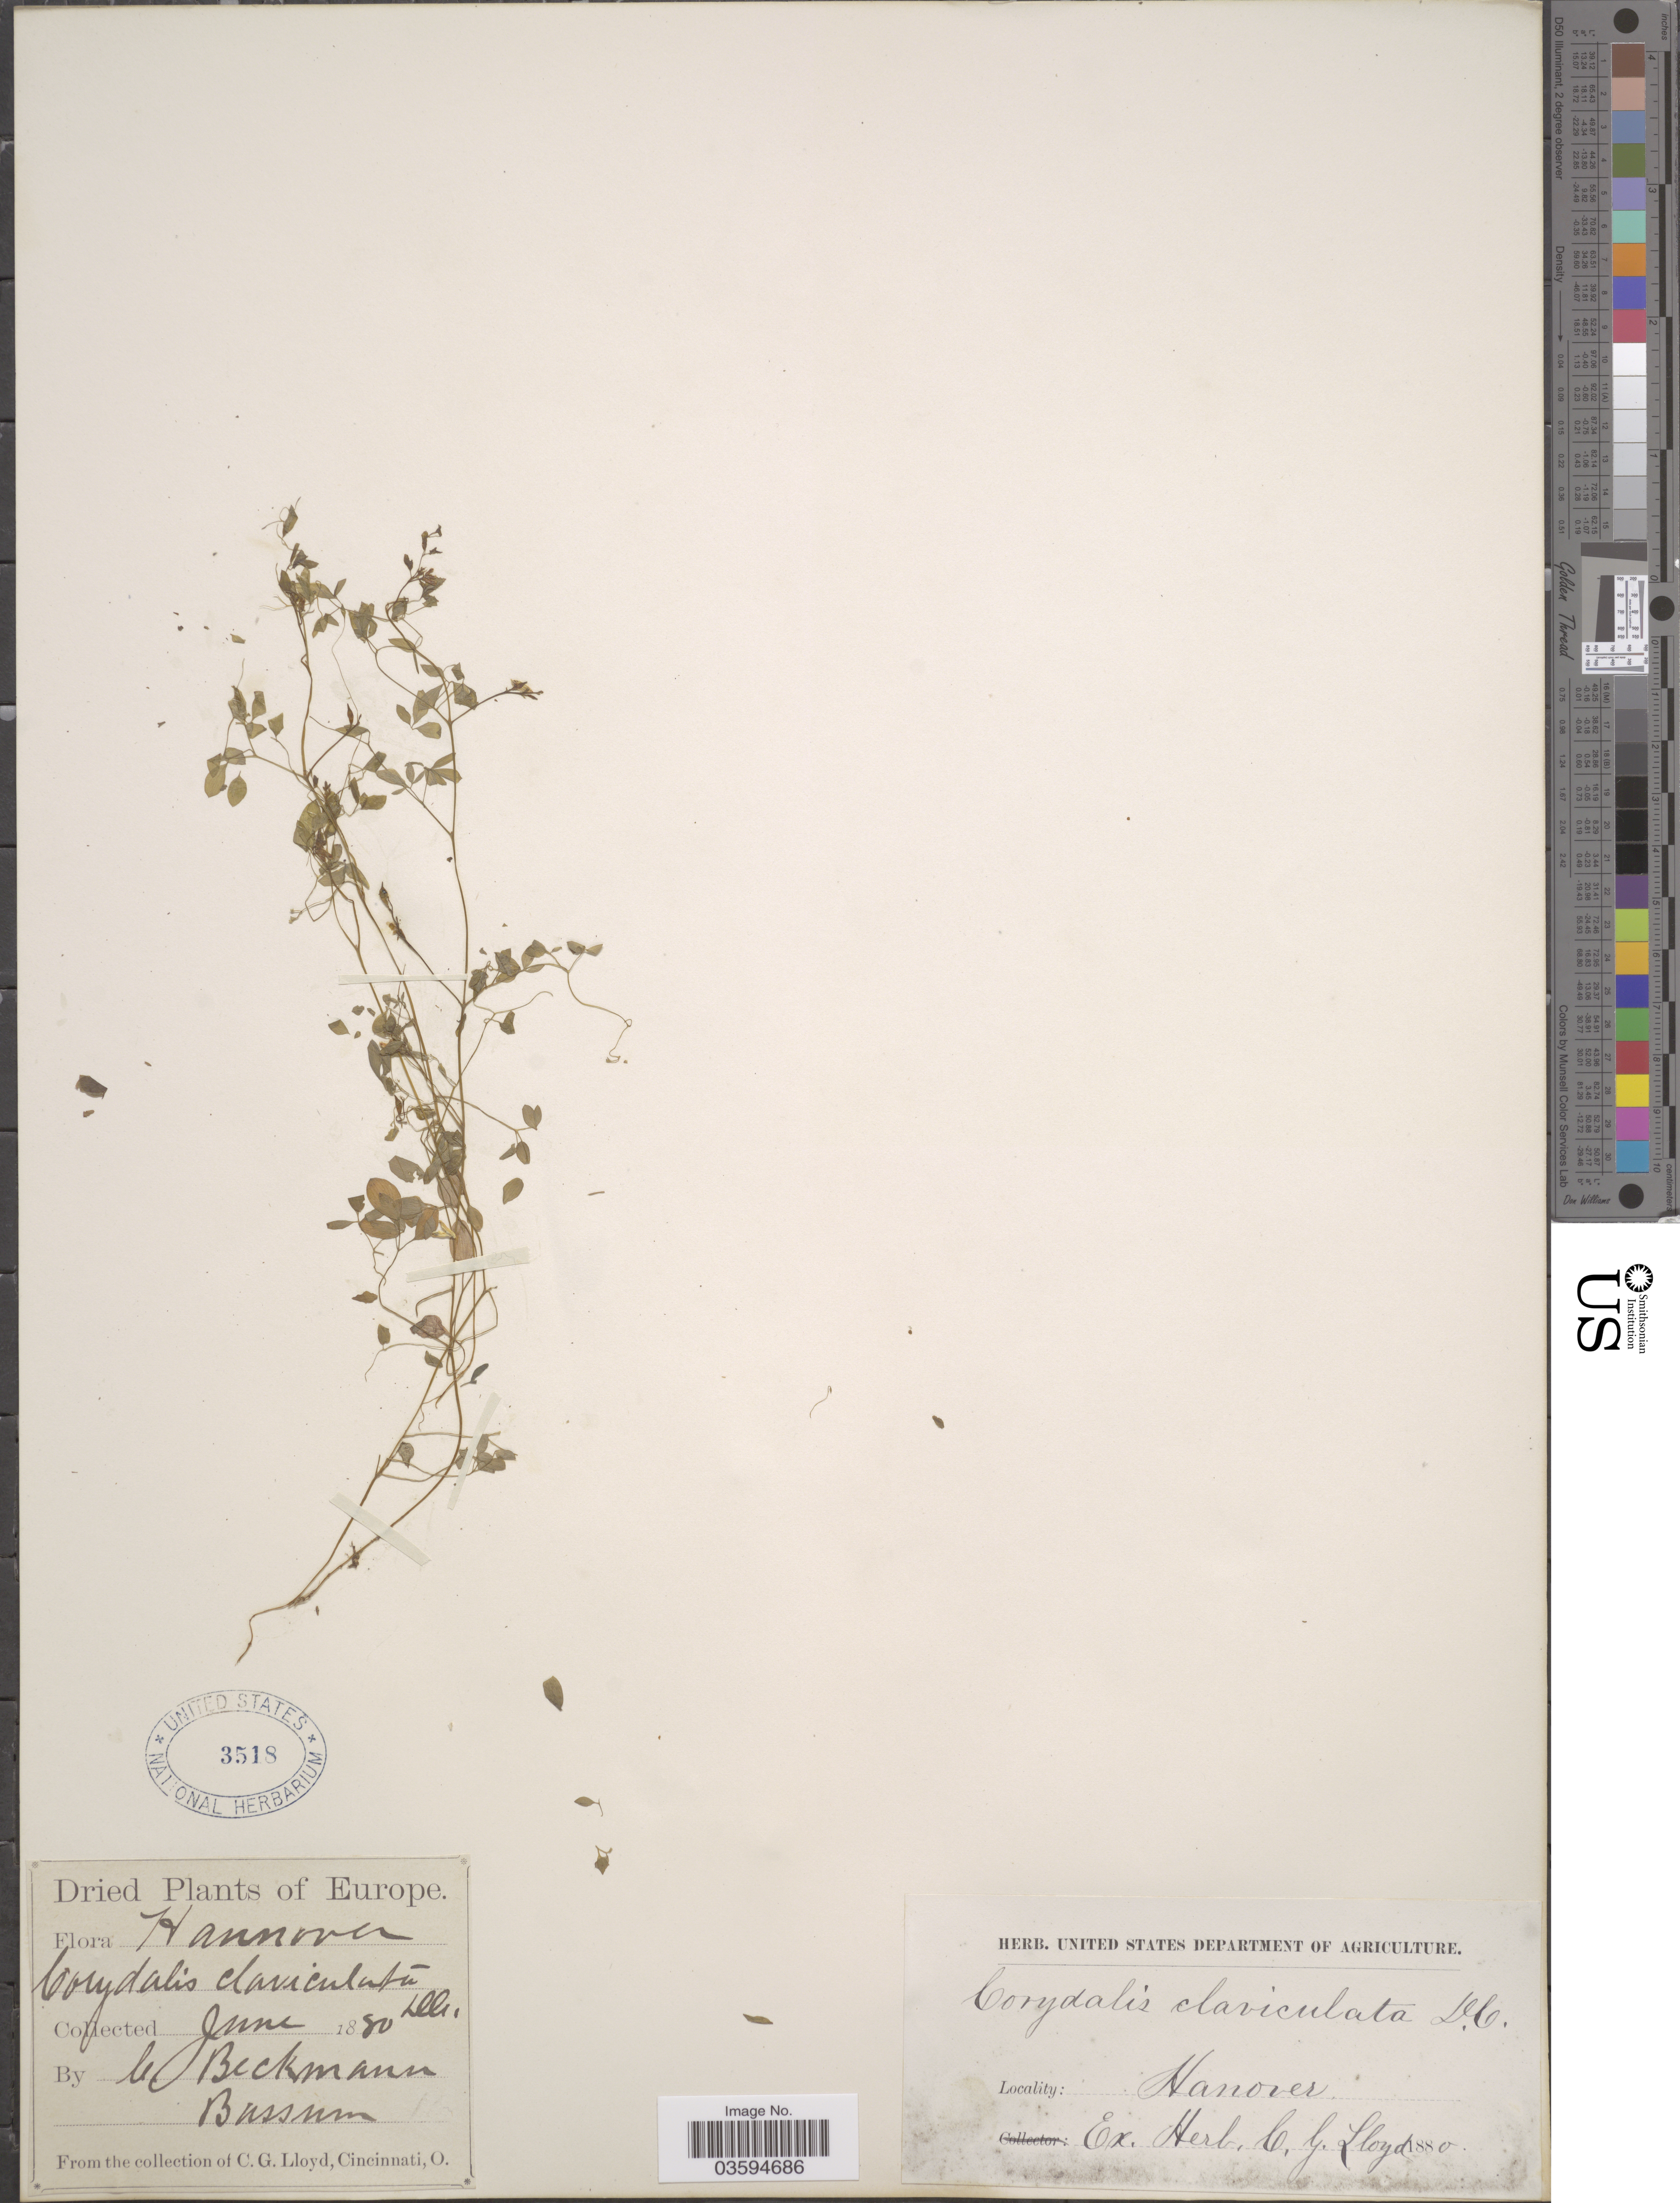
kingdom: Plantae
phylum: Tracheophyta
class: Magnoliopsida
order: Ranunculales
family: Papaveraceae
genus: Corydalis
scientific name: Corydalis claviculata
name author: DC.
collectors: -. Beckman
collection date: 1880-06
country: Jamaica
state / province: Hanover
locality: Europe. Hannover.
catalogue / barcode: US 3518